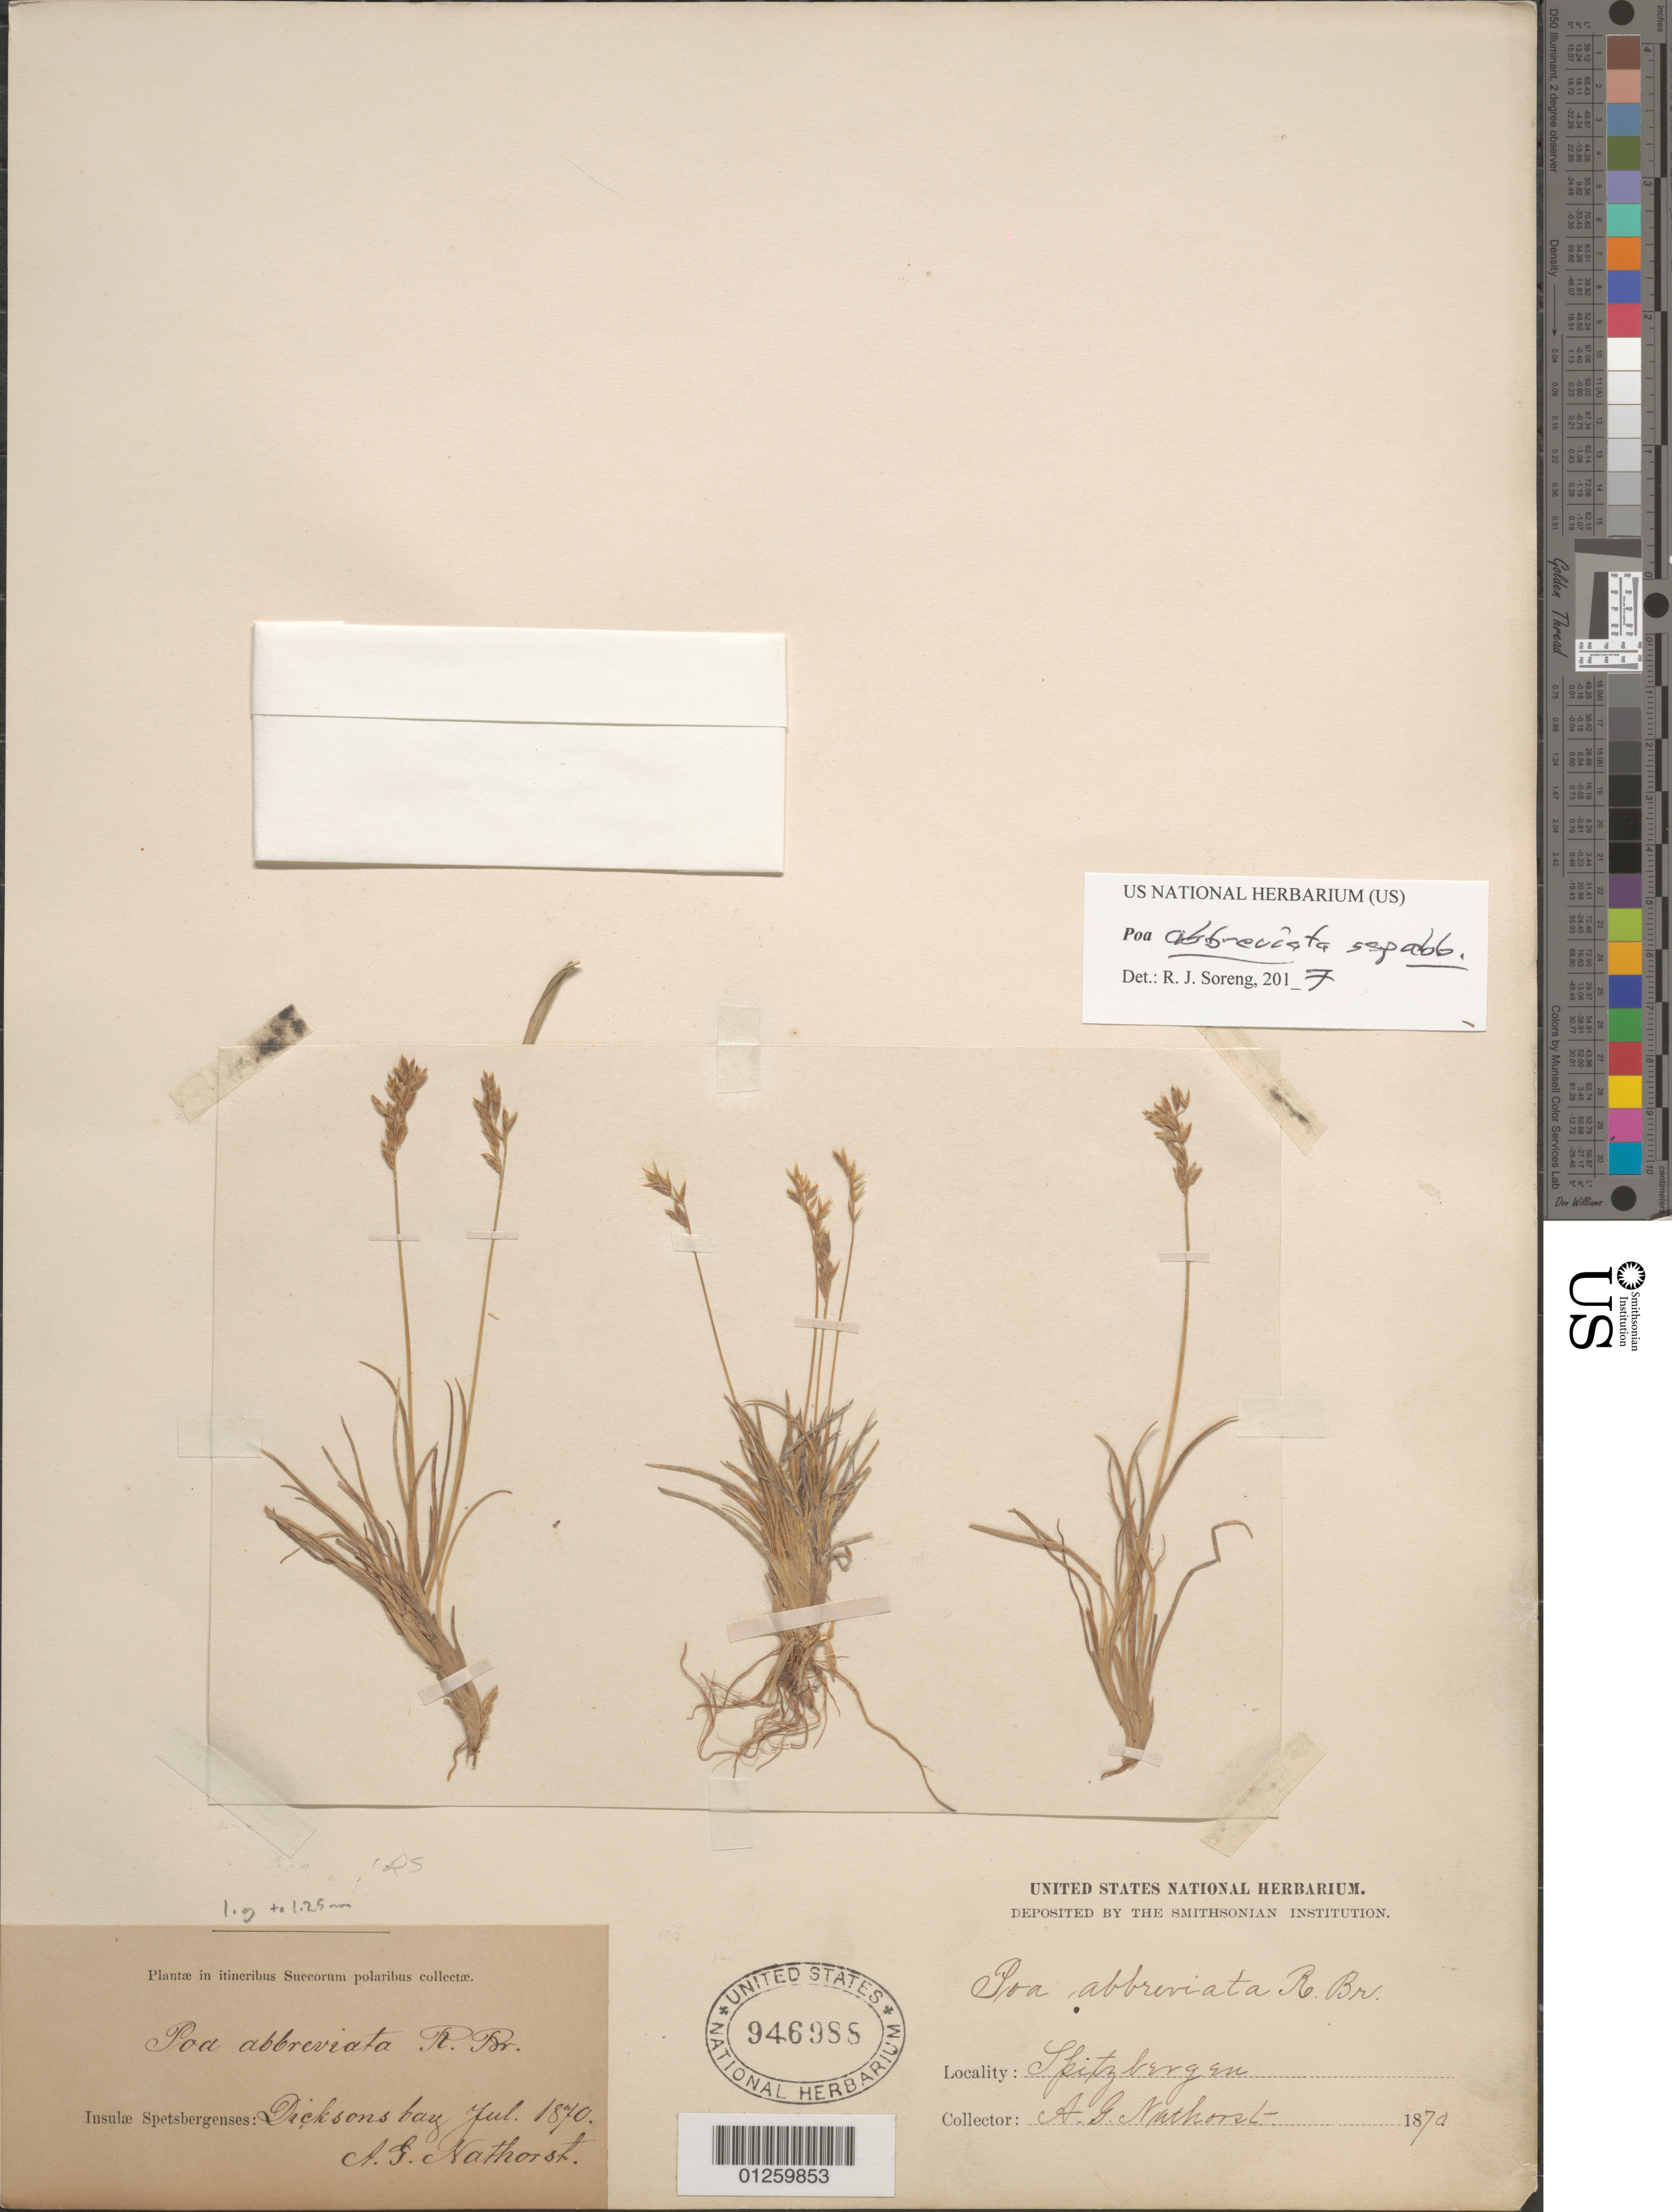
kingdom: Plantae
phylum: Tracheophyta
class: Liliopsida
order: Poales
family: Poaceae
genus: Poa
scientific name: Poa abbreviata subsp. abbreviata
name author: R. Br.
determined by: Soreng, Robert J., Research Associate (BOT), Smithsonian Institution - National Museum of Natural History (UNITED STATES)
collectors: A. Nathorst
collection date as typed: jul 1870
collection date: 1870-07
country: Norway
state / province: Svalbard and Jan Mayen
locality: Insula Spitzbergen, Dicksons Bay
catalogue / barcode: US 946988